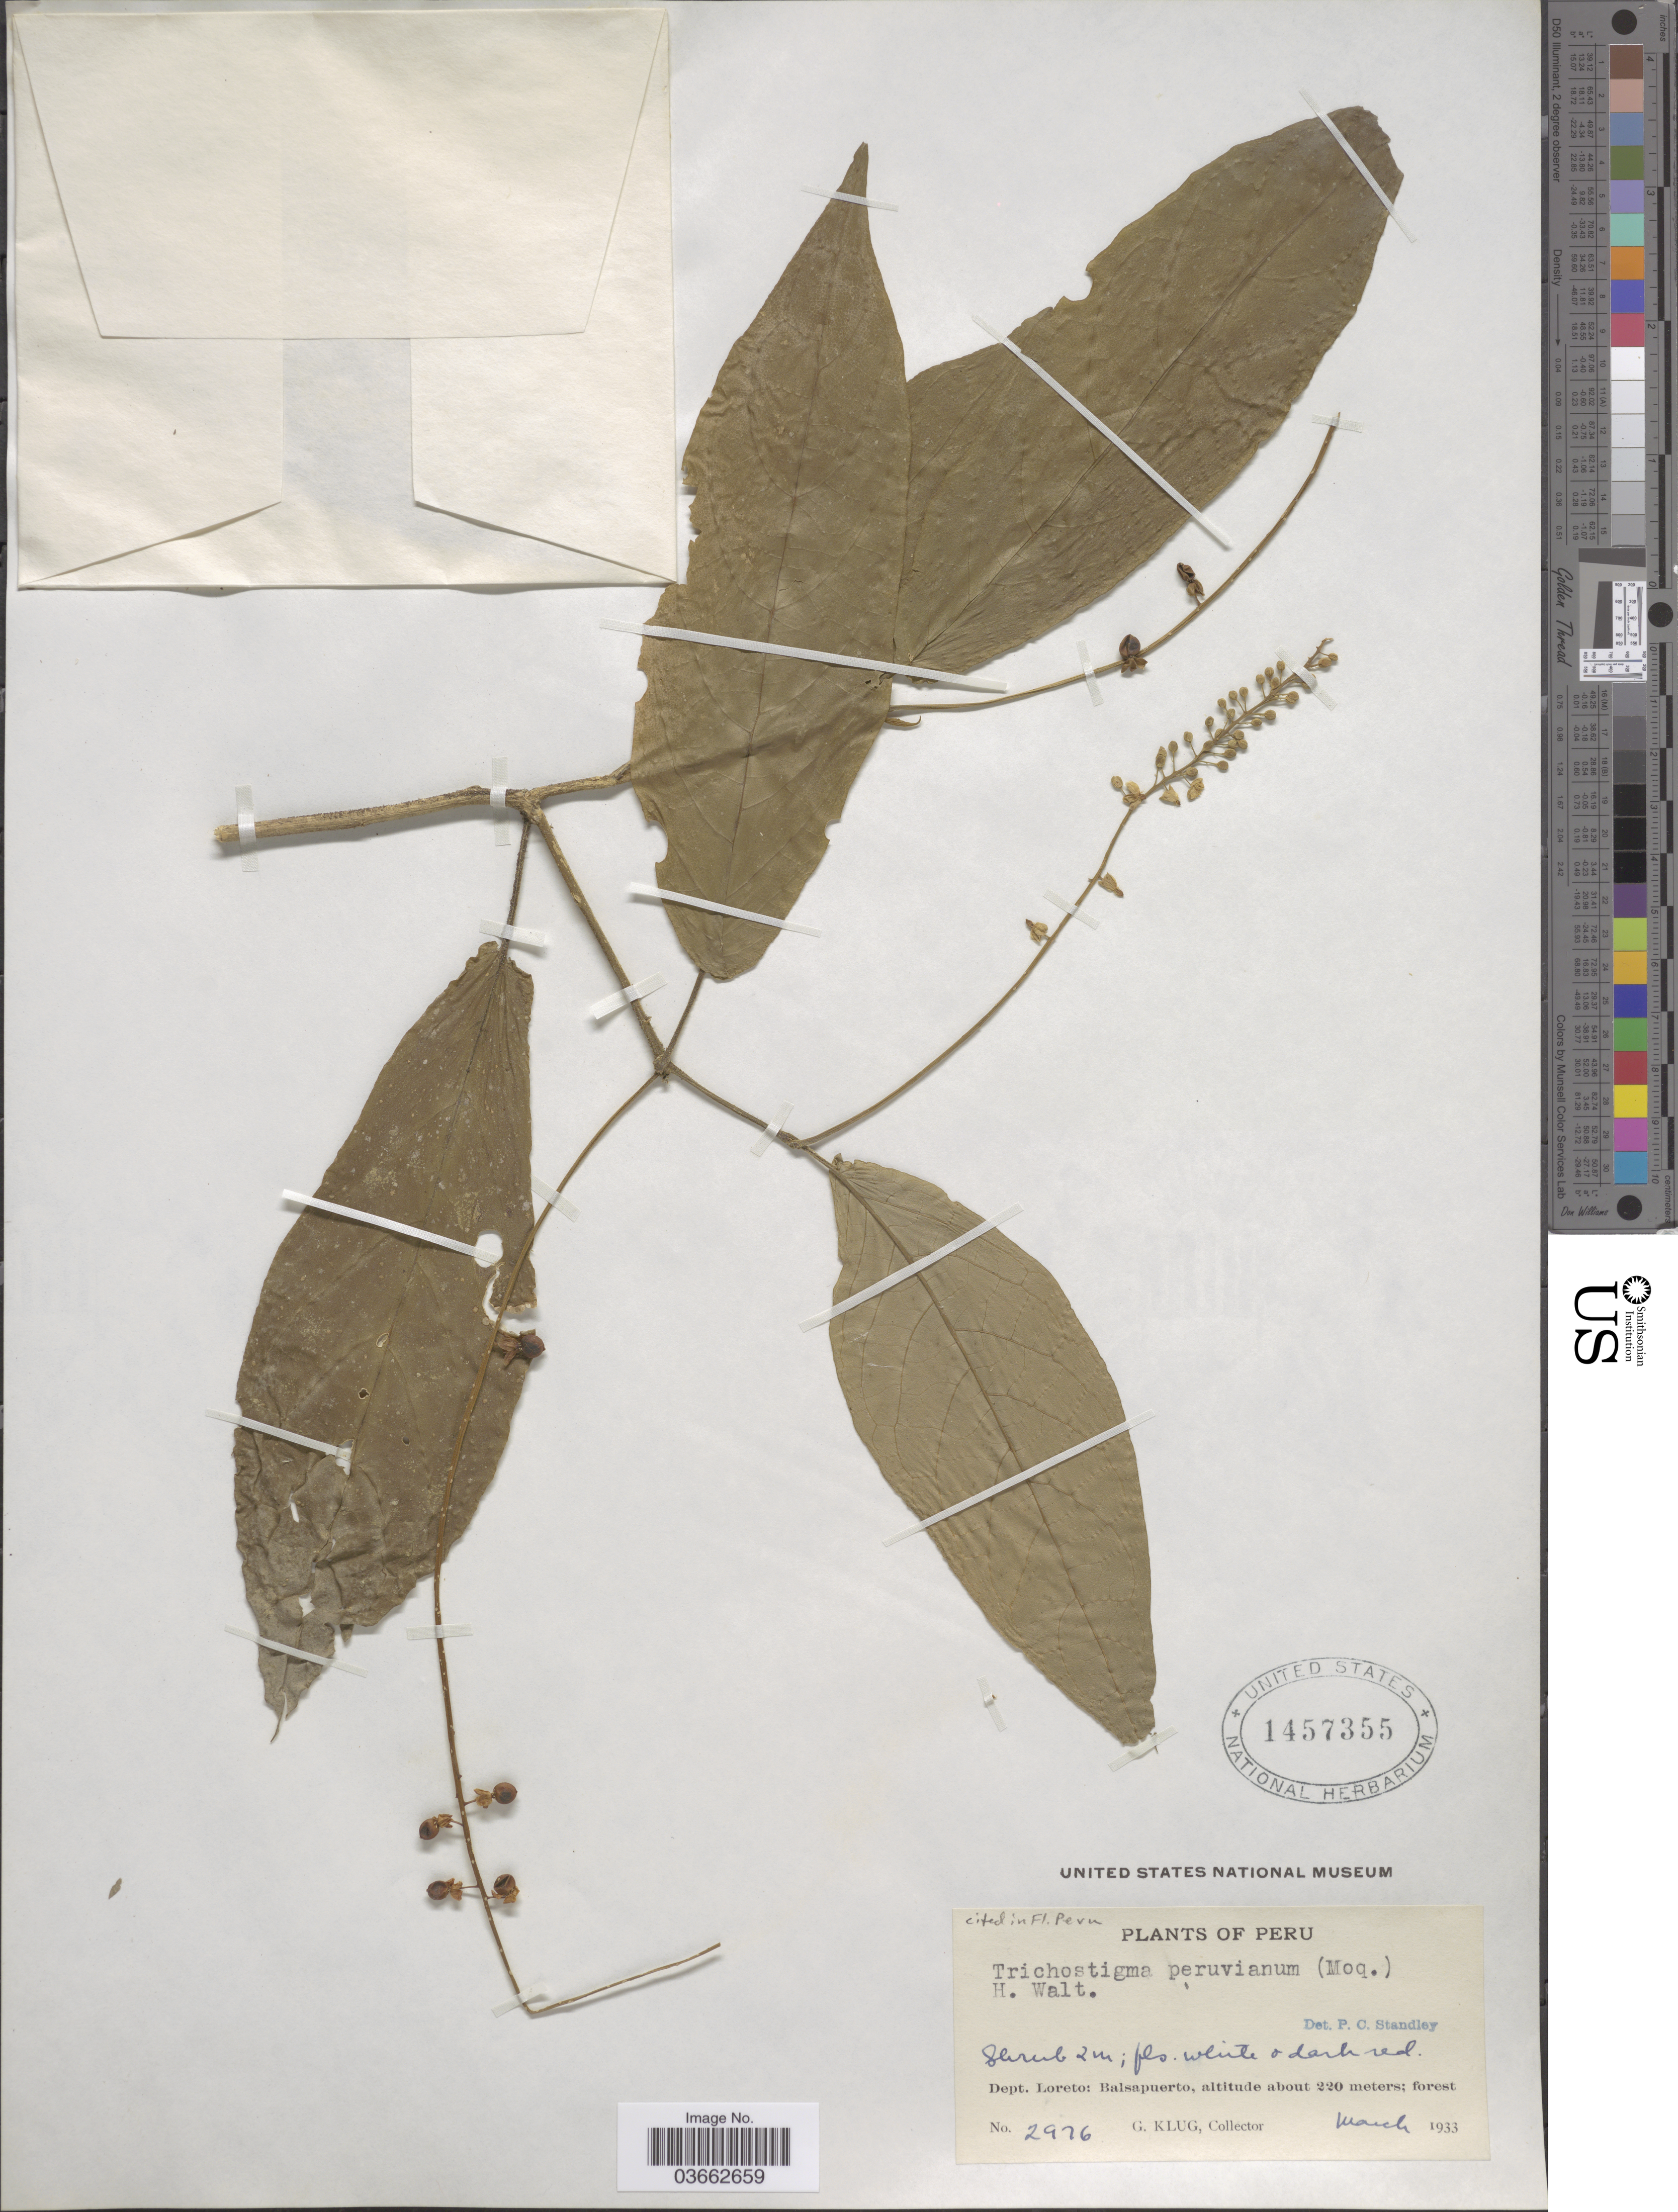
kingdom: Plantae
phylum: Tracheophyta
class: Magnoliopsida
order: Caryophyllales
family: Phytolaccaceae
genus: Trichostigma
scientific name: Trichostigma peruvianum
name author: (Moq.) H. Walter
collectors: G. Klug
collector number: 2976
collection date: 1933-03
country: Peru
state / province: Loreto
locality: Dept. Loreto: Balsapuerto.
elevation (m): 220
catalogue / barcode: US 1457355